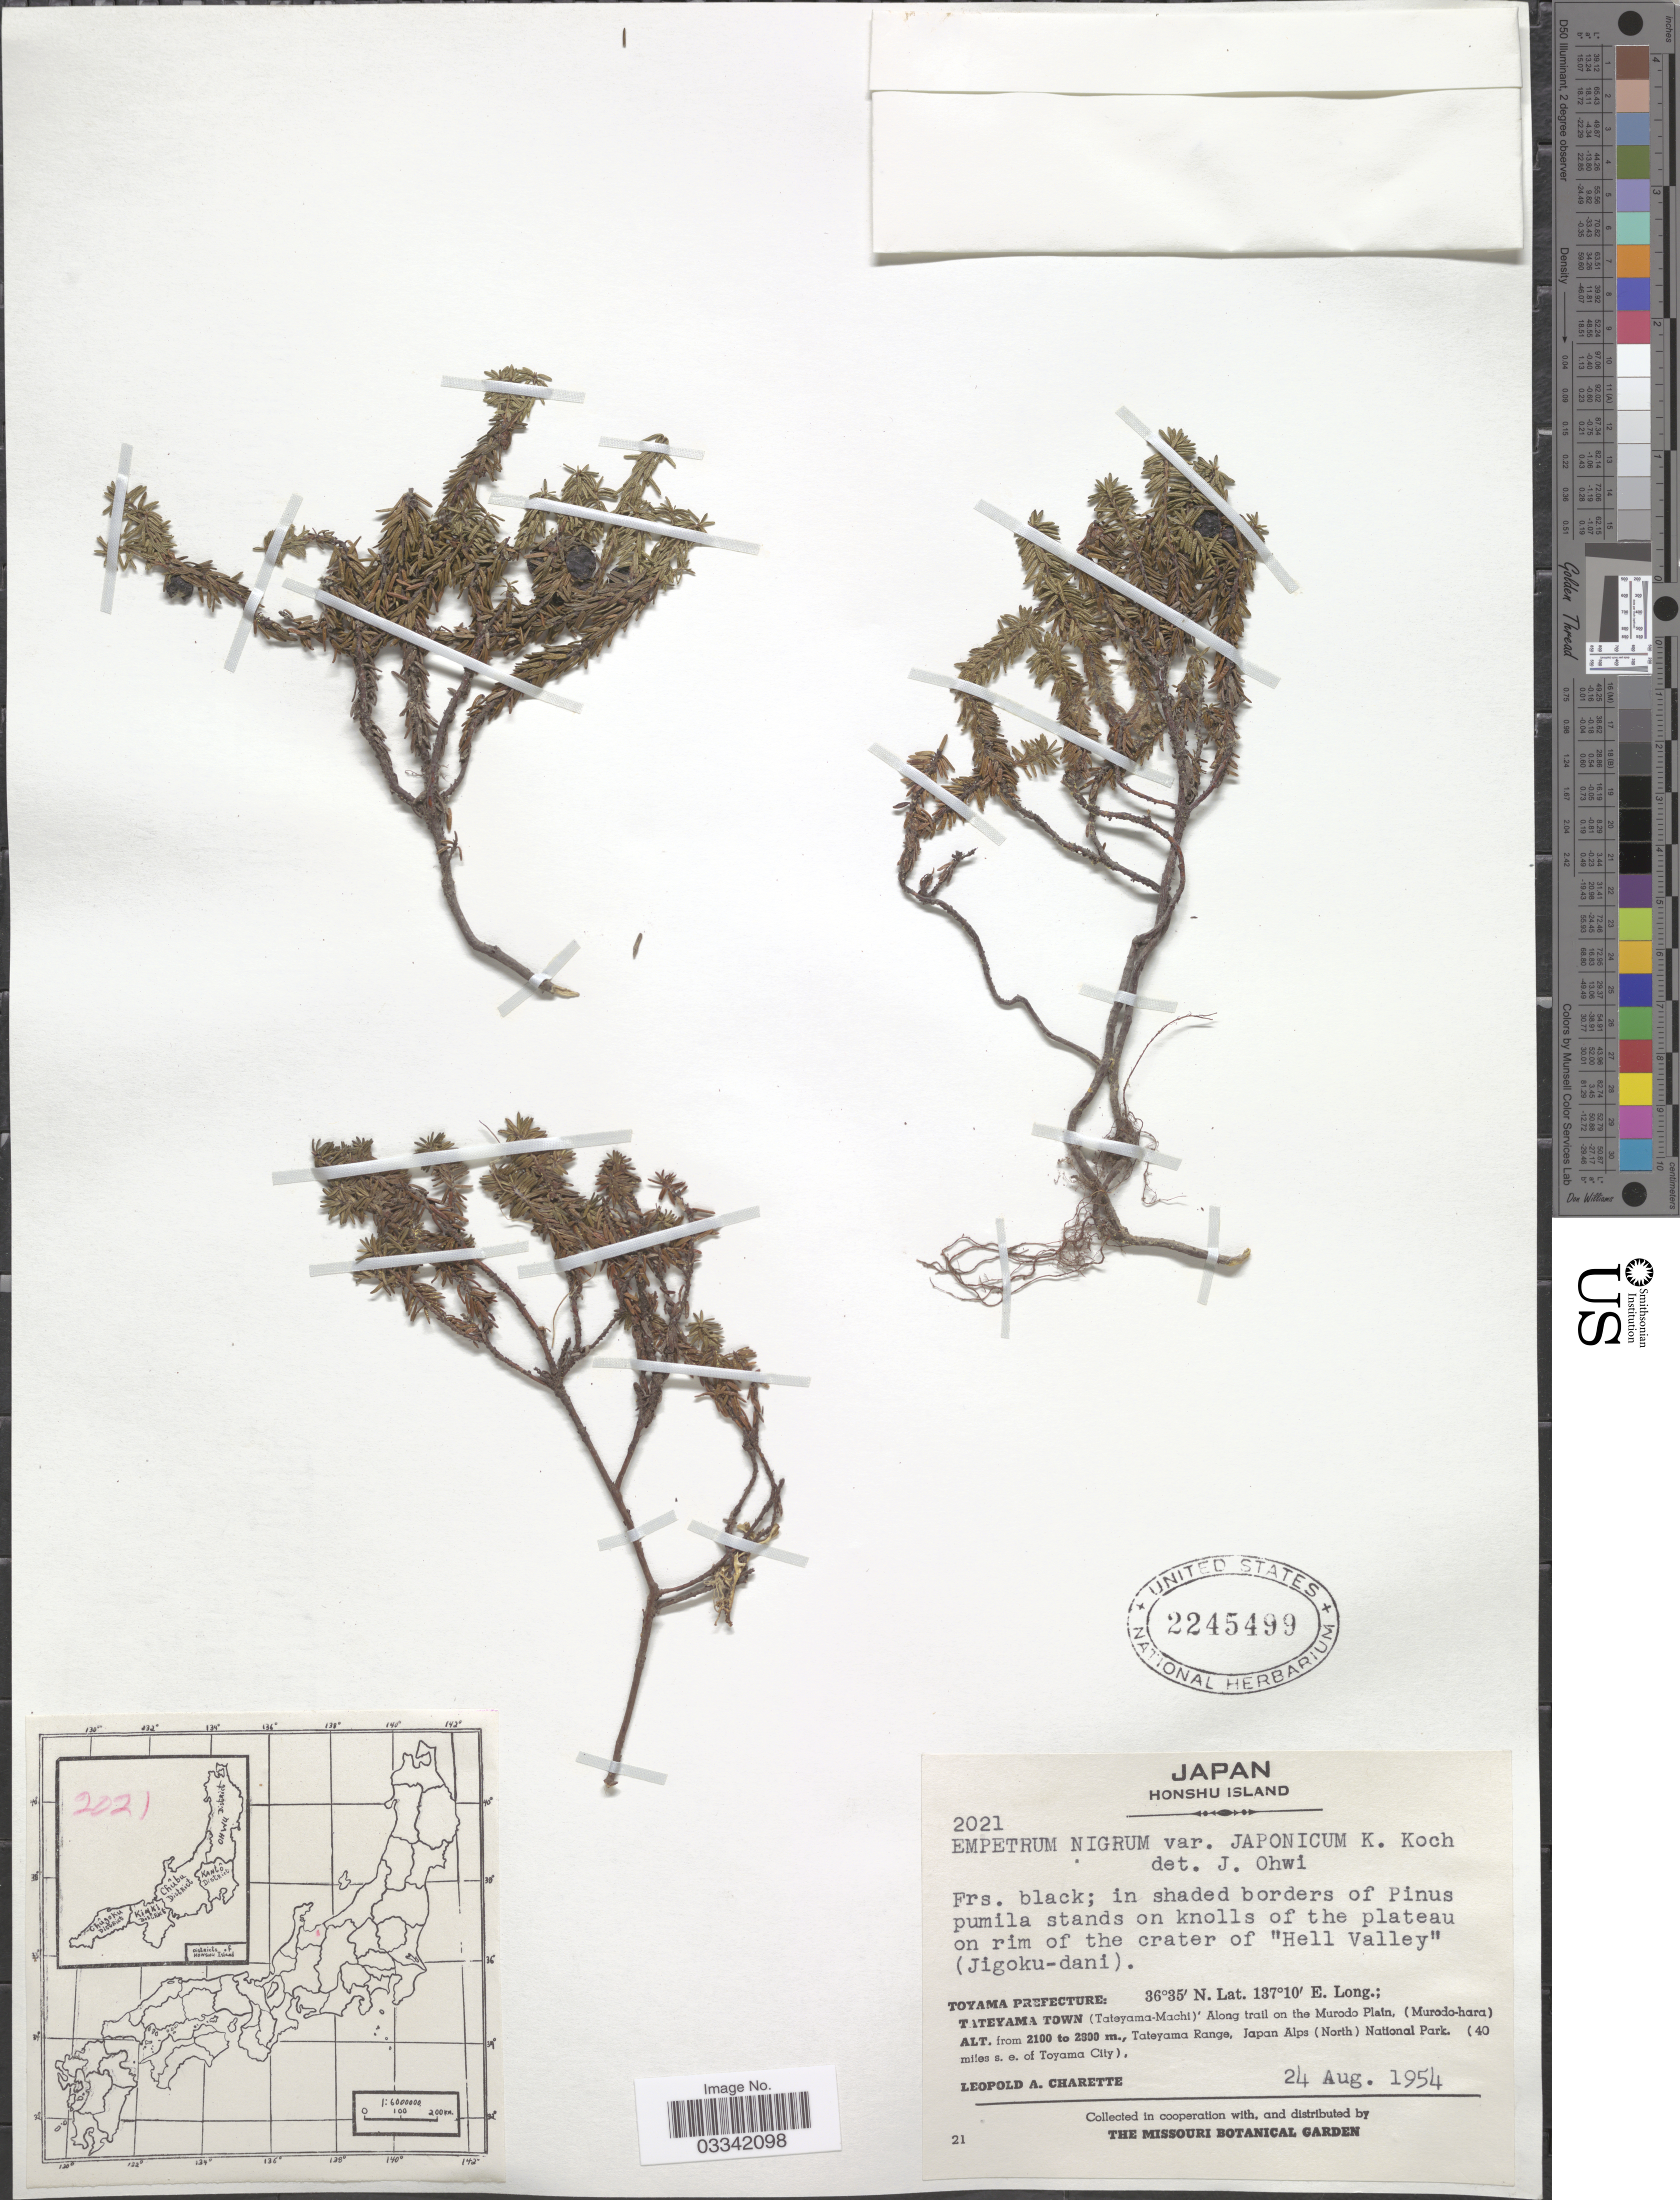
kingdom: Plantae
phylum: Tracheophyta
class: Magnoliopsida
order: Ericales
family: Ericaceae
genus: Empetrum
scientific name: Empetrum nigrum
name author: L.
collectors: L. A. Charette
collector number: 2021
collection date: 1954-08-24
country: Japan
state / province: Toyama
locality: Honshu Island, in shaded borders of Pinus pumila stands on knolls of the plateau on rim of the crater of "Hell Valley"(Jigoku-dani), Toyama Prefecture: Tateyama Town (Tateyama-Machi)'Along trail on the Murodo Plain, (Murodo-hara), Tateyama Range, Japan Alps (North) National Park (40 miles s.e. of Toyama City).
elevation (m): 2100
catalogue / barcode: US 2245499